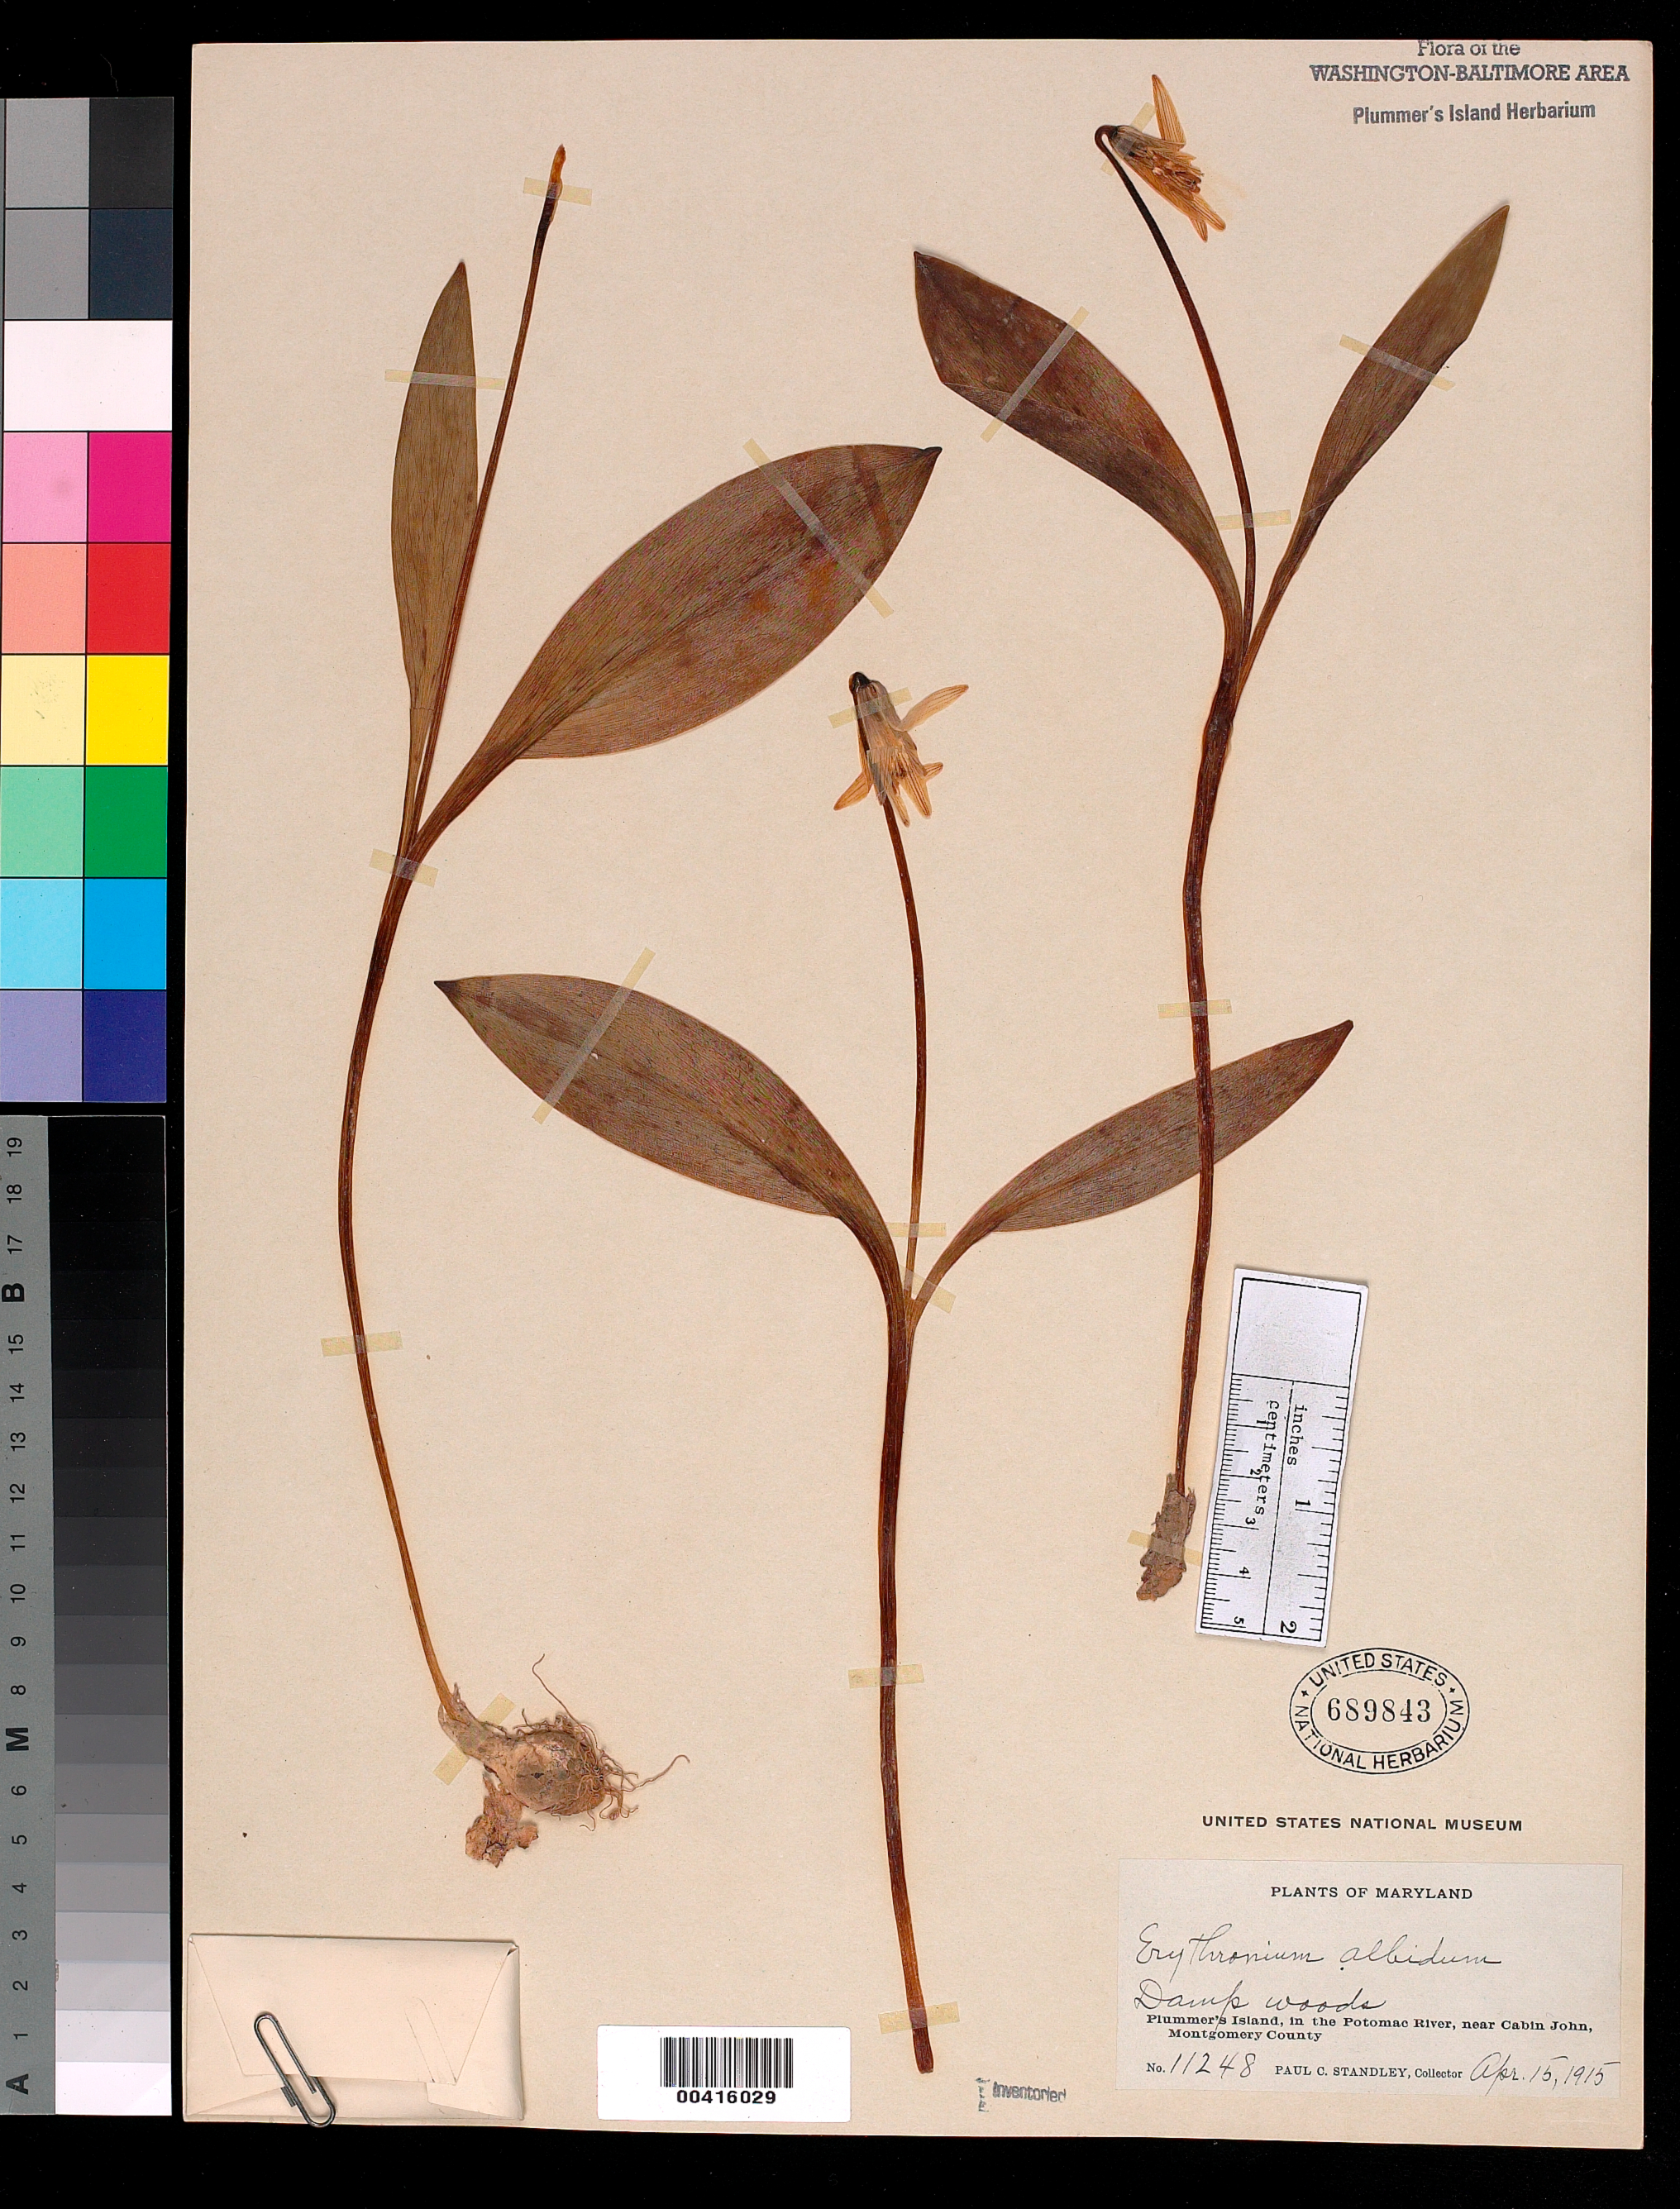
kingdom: Plantae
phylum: Tracheophyta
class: Liliopsida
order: Liliales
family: Liliaceae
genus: Erythronium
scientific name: Erythronium albidum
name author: Nutt.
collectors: P. C. Standley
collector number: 11248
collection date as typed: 15 Apr 1915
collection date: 1915-04-15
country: United States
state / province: Maryland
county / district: Montgomery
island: Plummers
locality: Plummer's Island C. & O. Canal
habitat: Damp woods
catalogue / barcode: US 689843